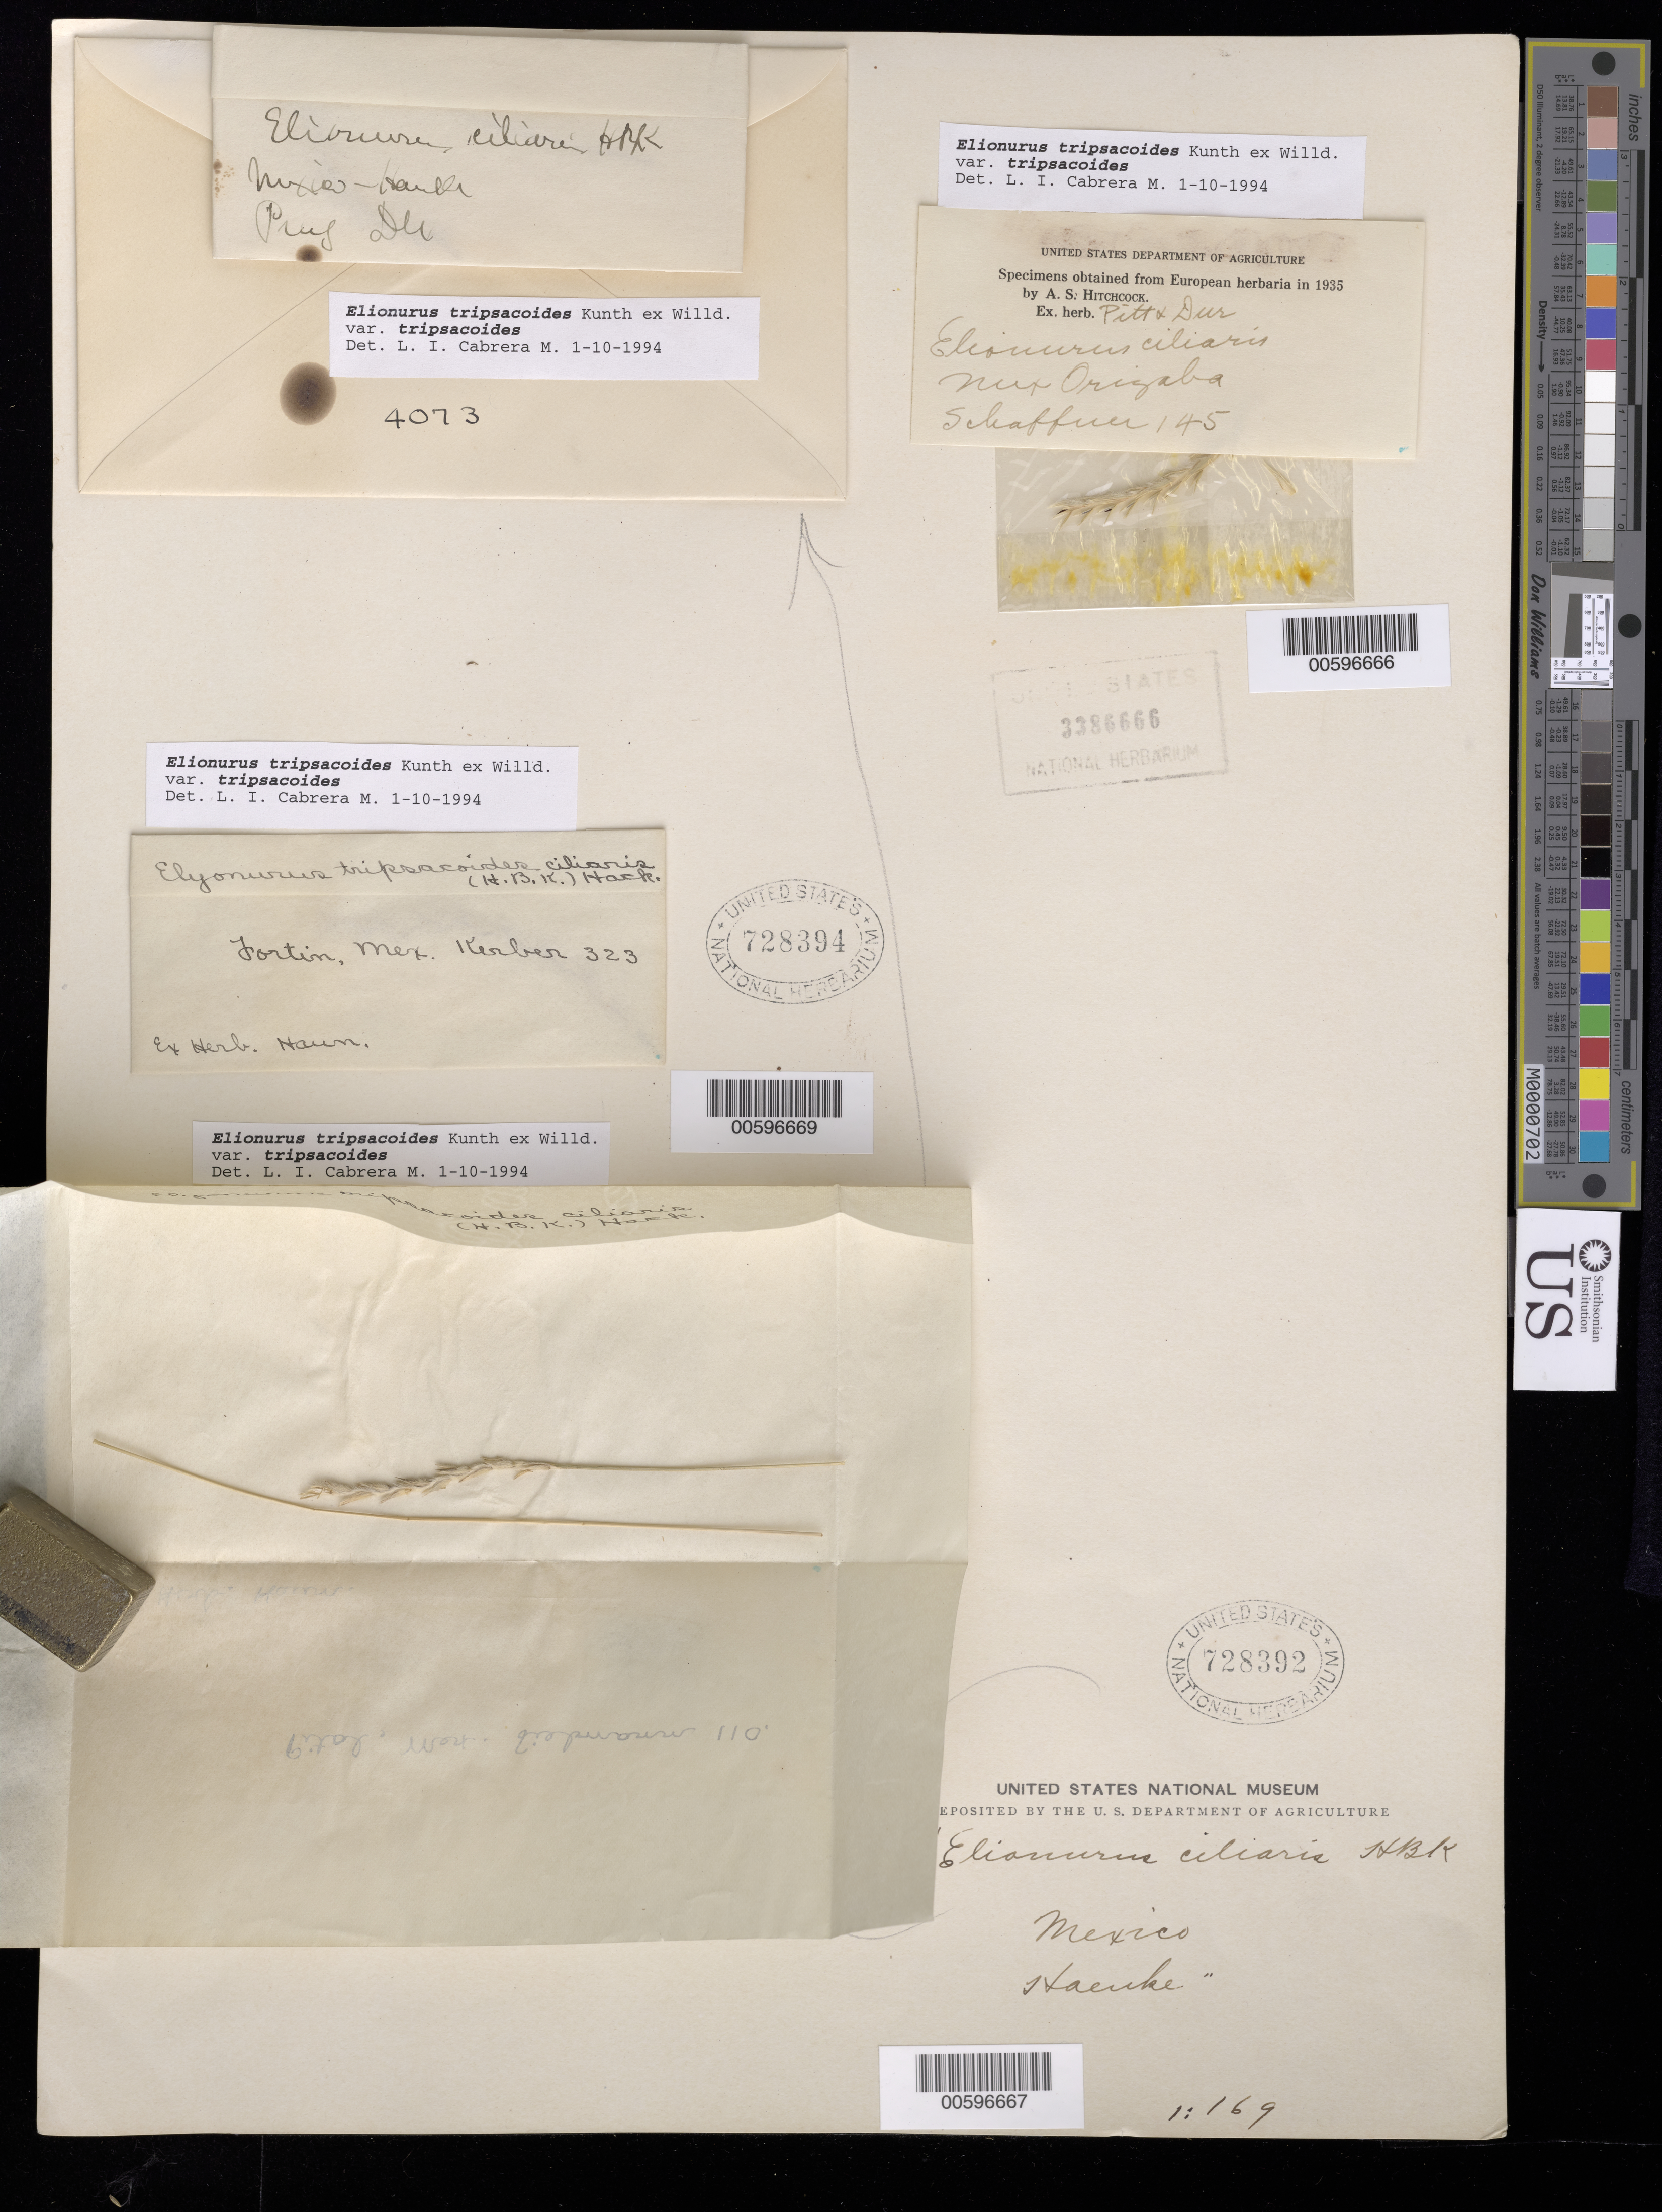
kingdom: Plantae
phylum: Tracheophyta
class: Liliopsida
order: Poales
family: Poaceae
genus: Elionurus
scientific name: Elionurus tripsacoides var. tripsacoides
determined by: Cabrera M., L. I.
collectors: F. M. Liebmann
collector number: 110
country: Mexico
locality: Pital.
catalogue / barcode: US 728393